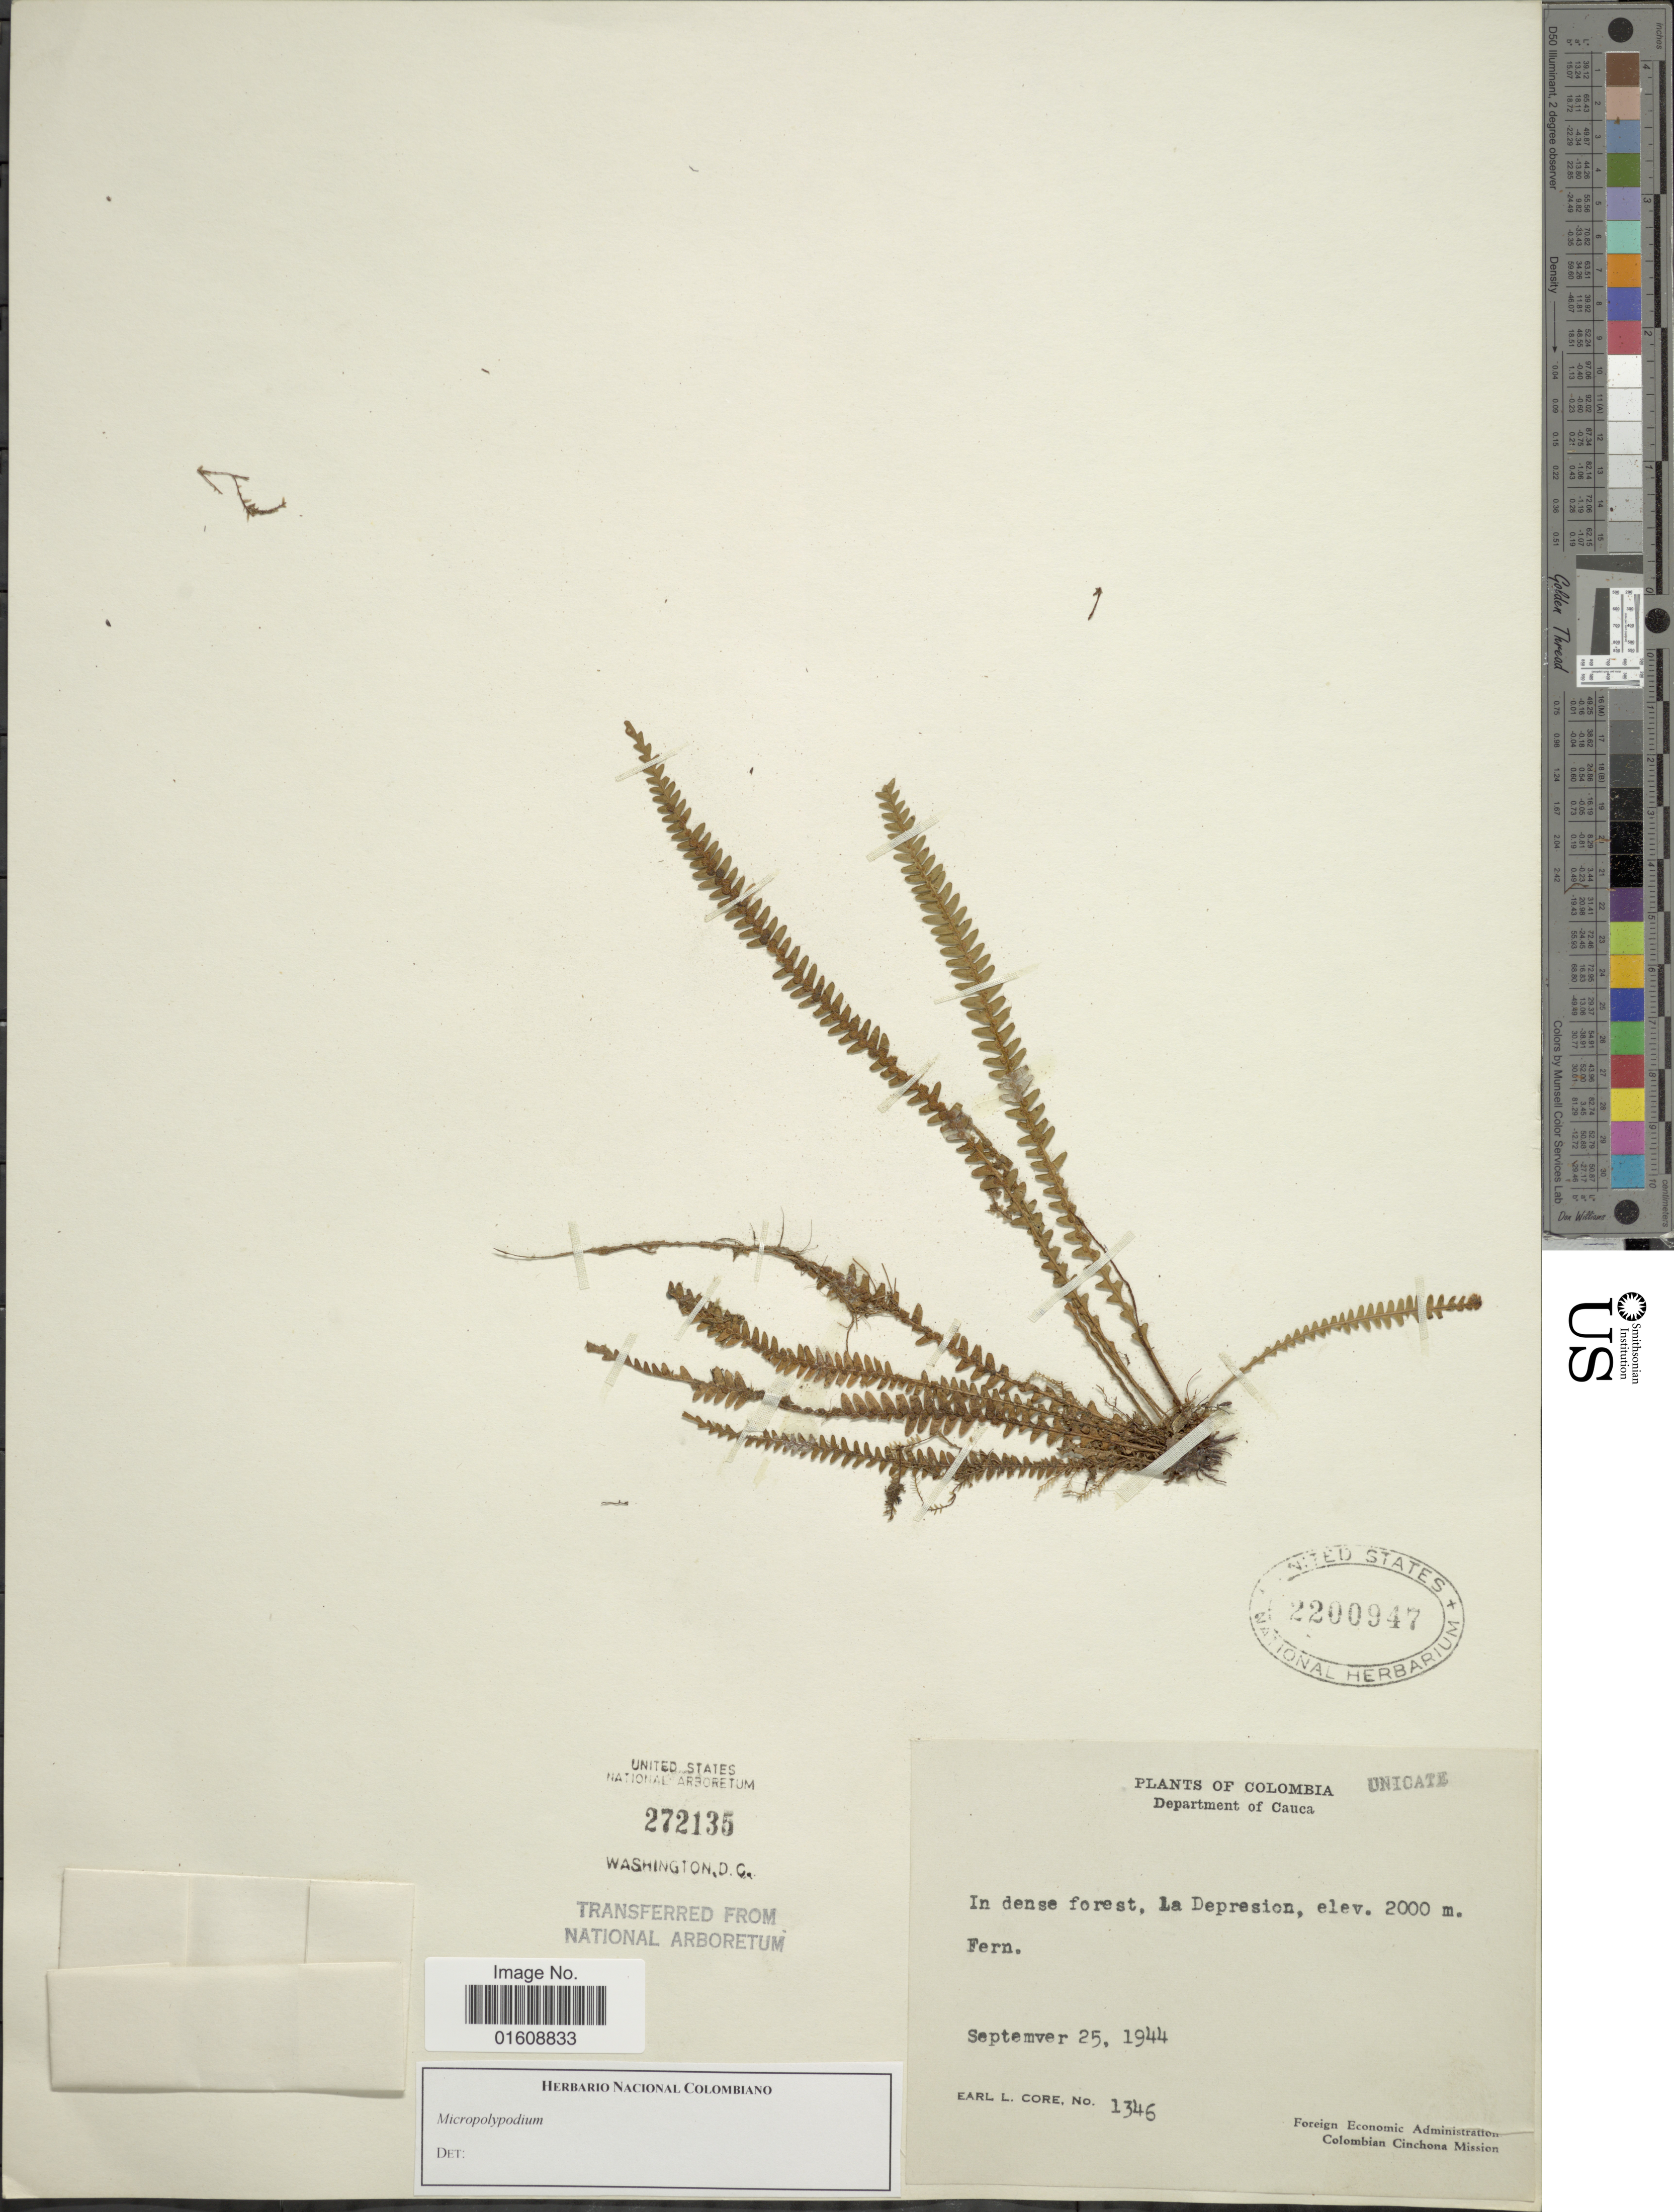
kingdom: Plantae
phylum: Tracheophyta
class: Polypodiopsida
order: Polypodiales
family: Polypodiaceae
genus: Alansmia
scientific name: Alansmia sp.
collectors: E. L. Core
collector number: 1346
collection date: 1944-09-25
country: Colombia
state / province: Cauca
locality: La Depresion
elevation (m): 2000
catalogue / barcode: US 2200947